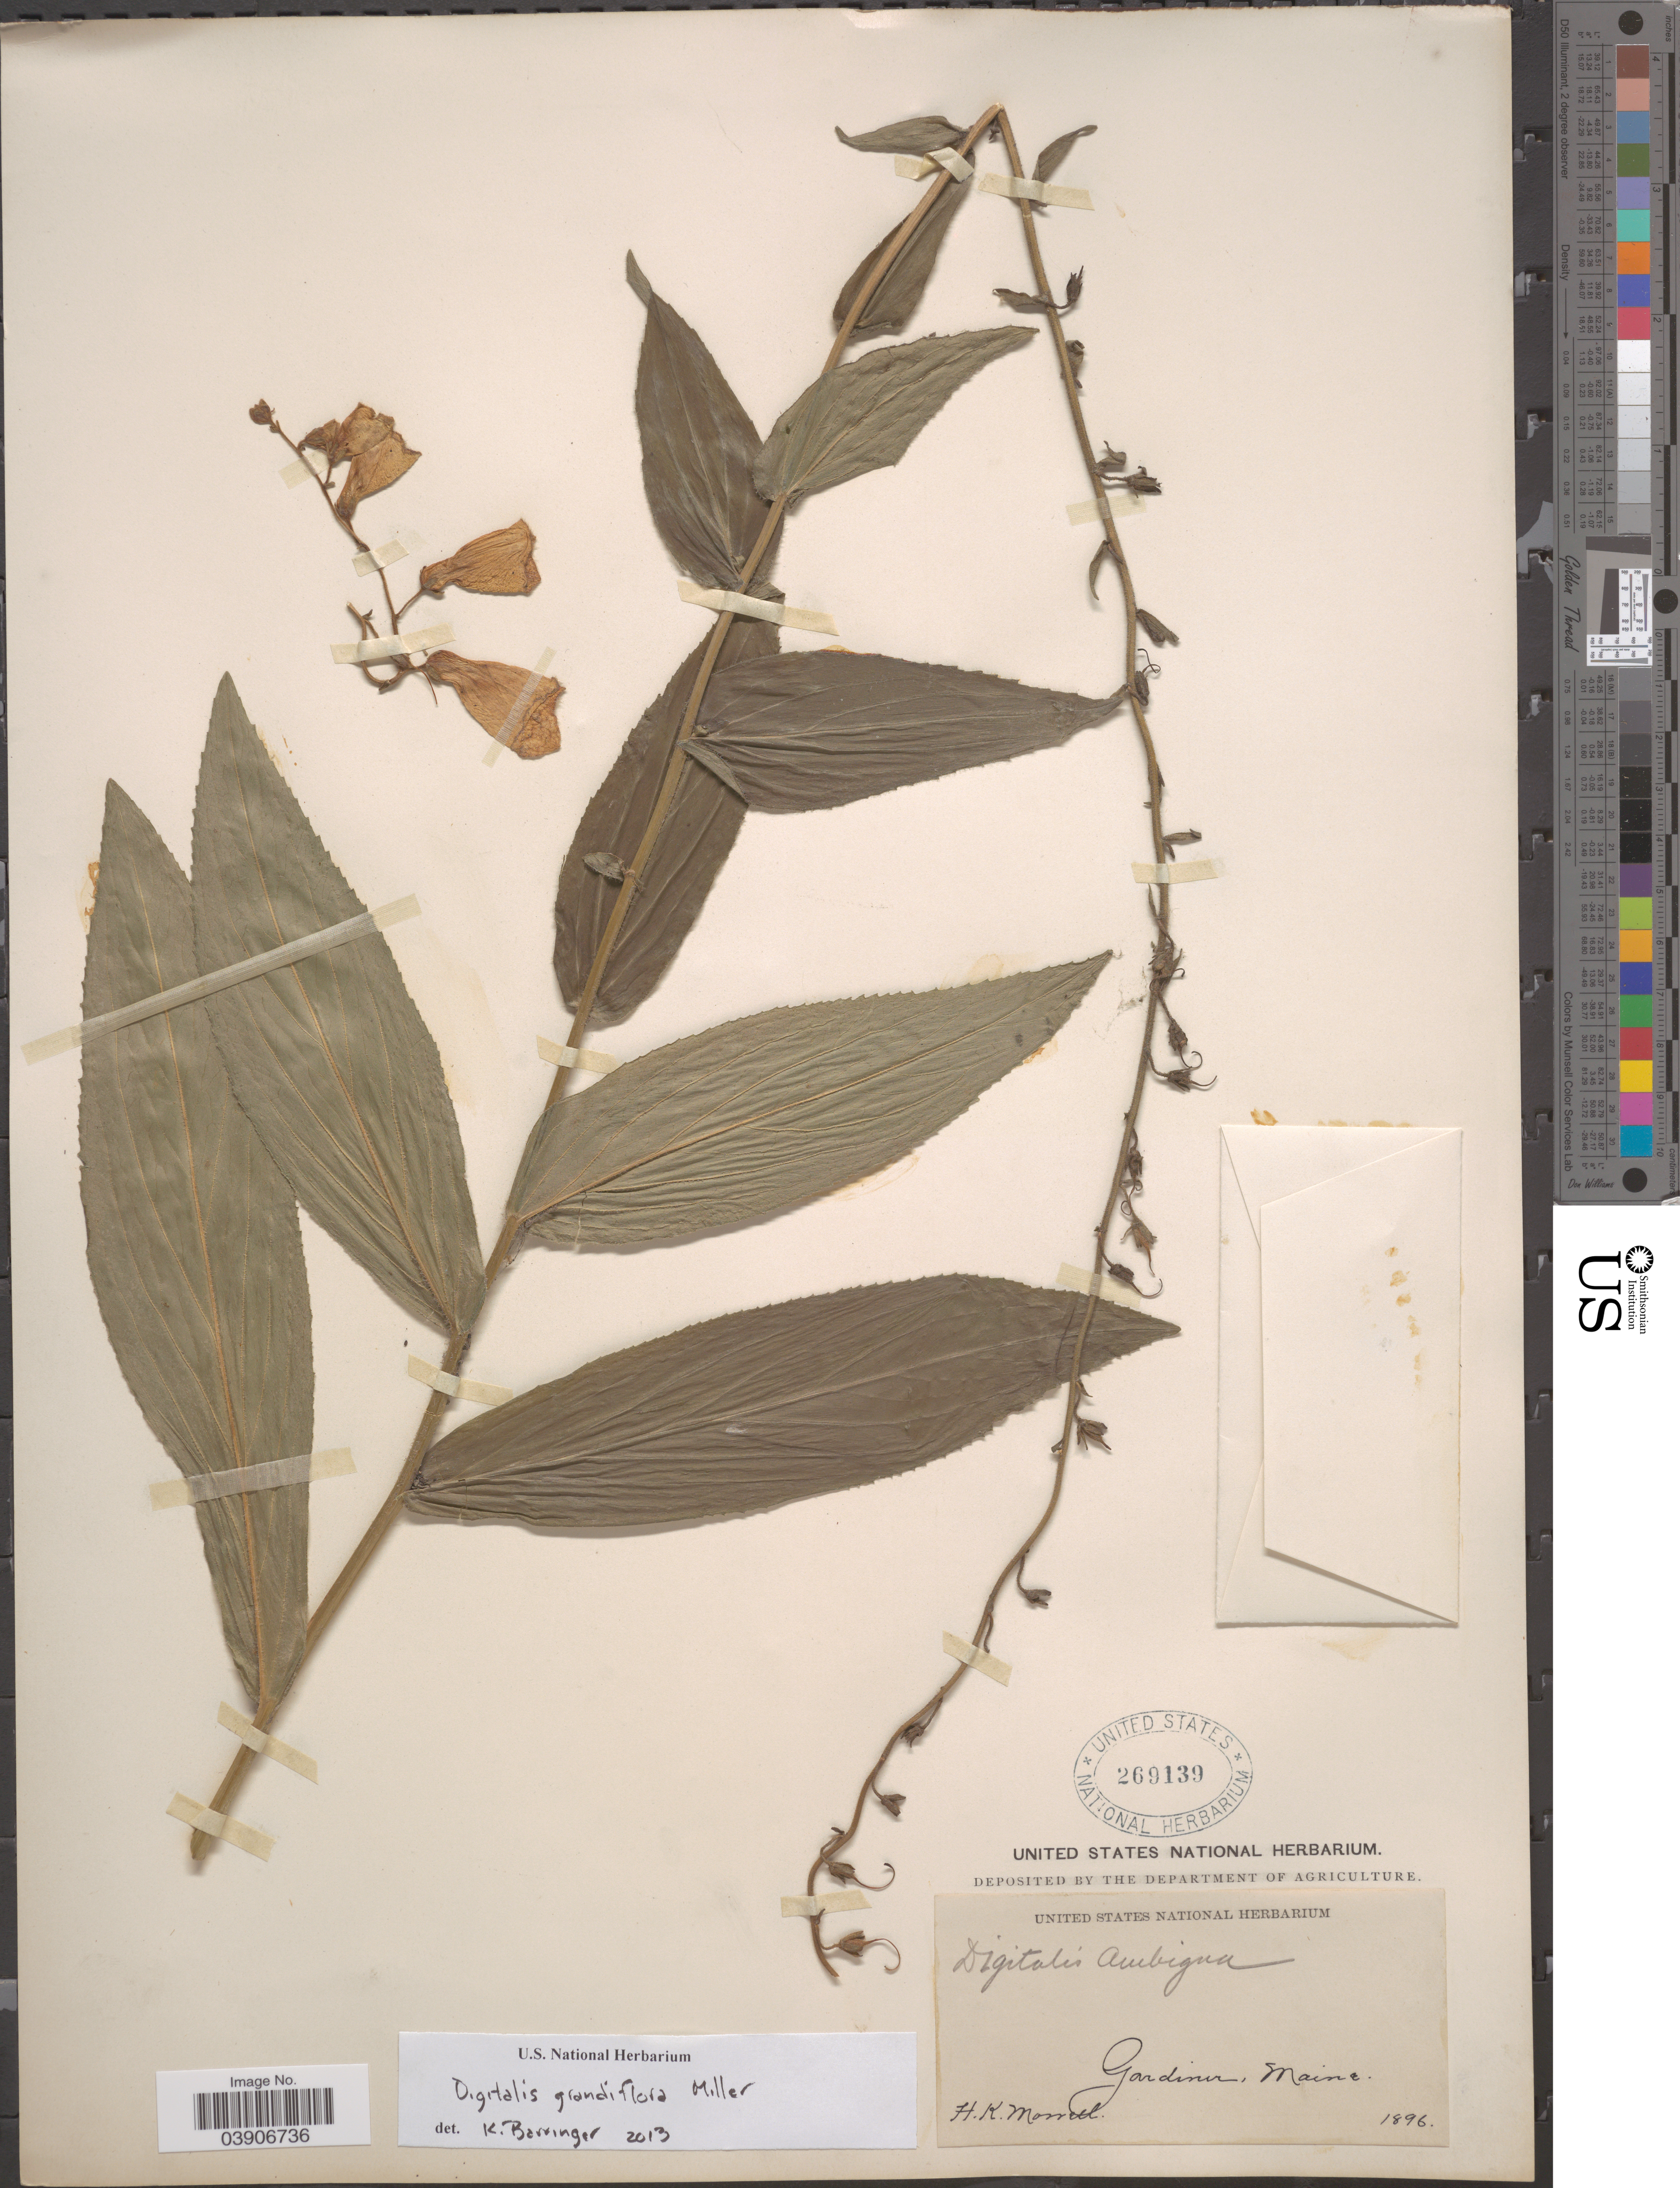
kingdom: Plantae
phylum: Tracheophyta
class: Magnoliopsida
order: Lamiales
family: Plantaginaceae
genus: Digitalis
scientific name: Digitalis grandiflora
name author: Mill.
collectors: H. Morrell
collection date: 1896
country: United States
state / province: Maine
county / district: Kennebec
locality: Gardiner.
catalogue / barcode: US 269139